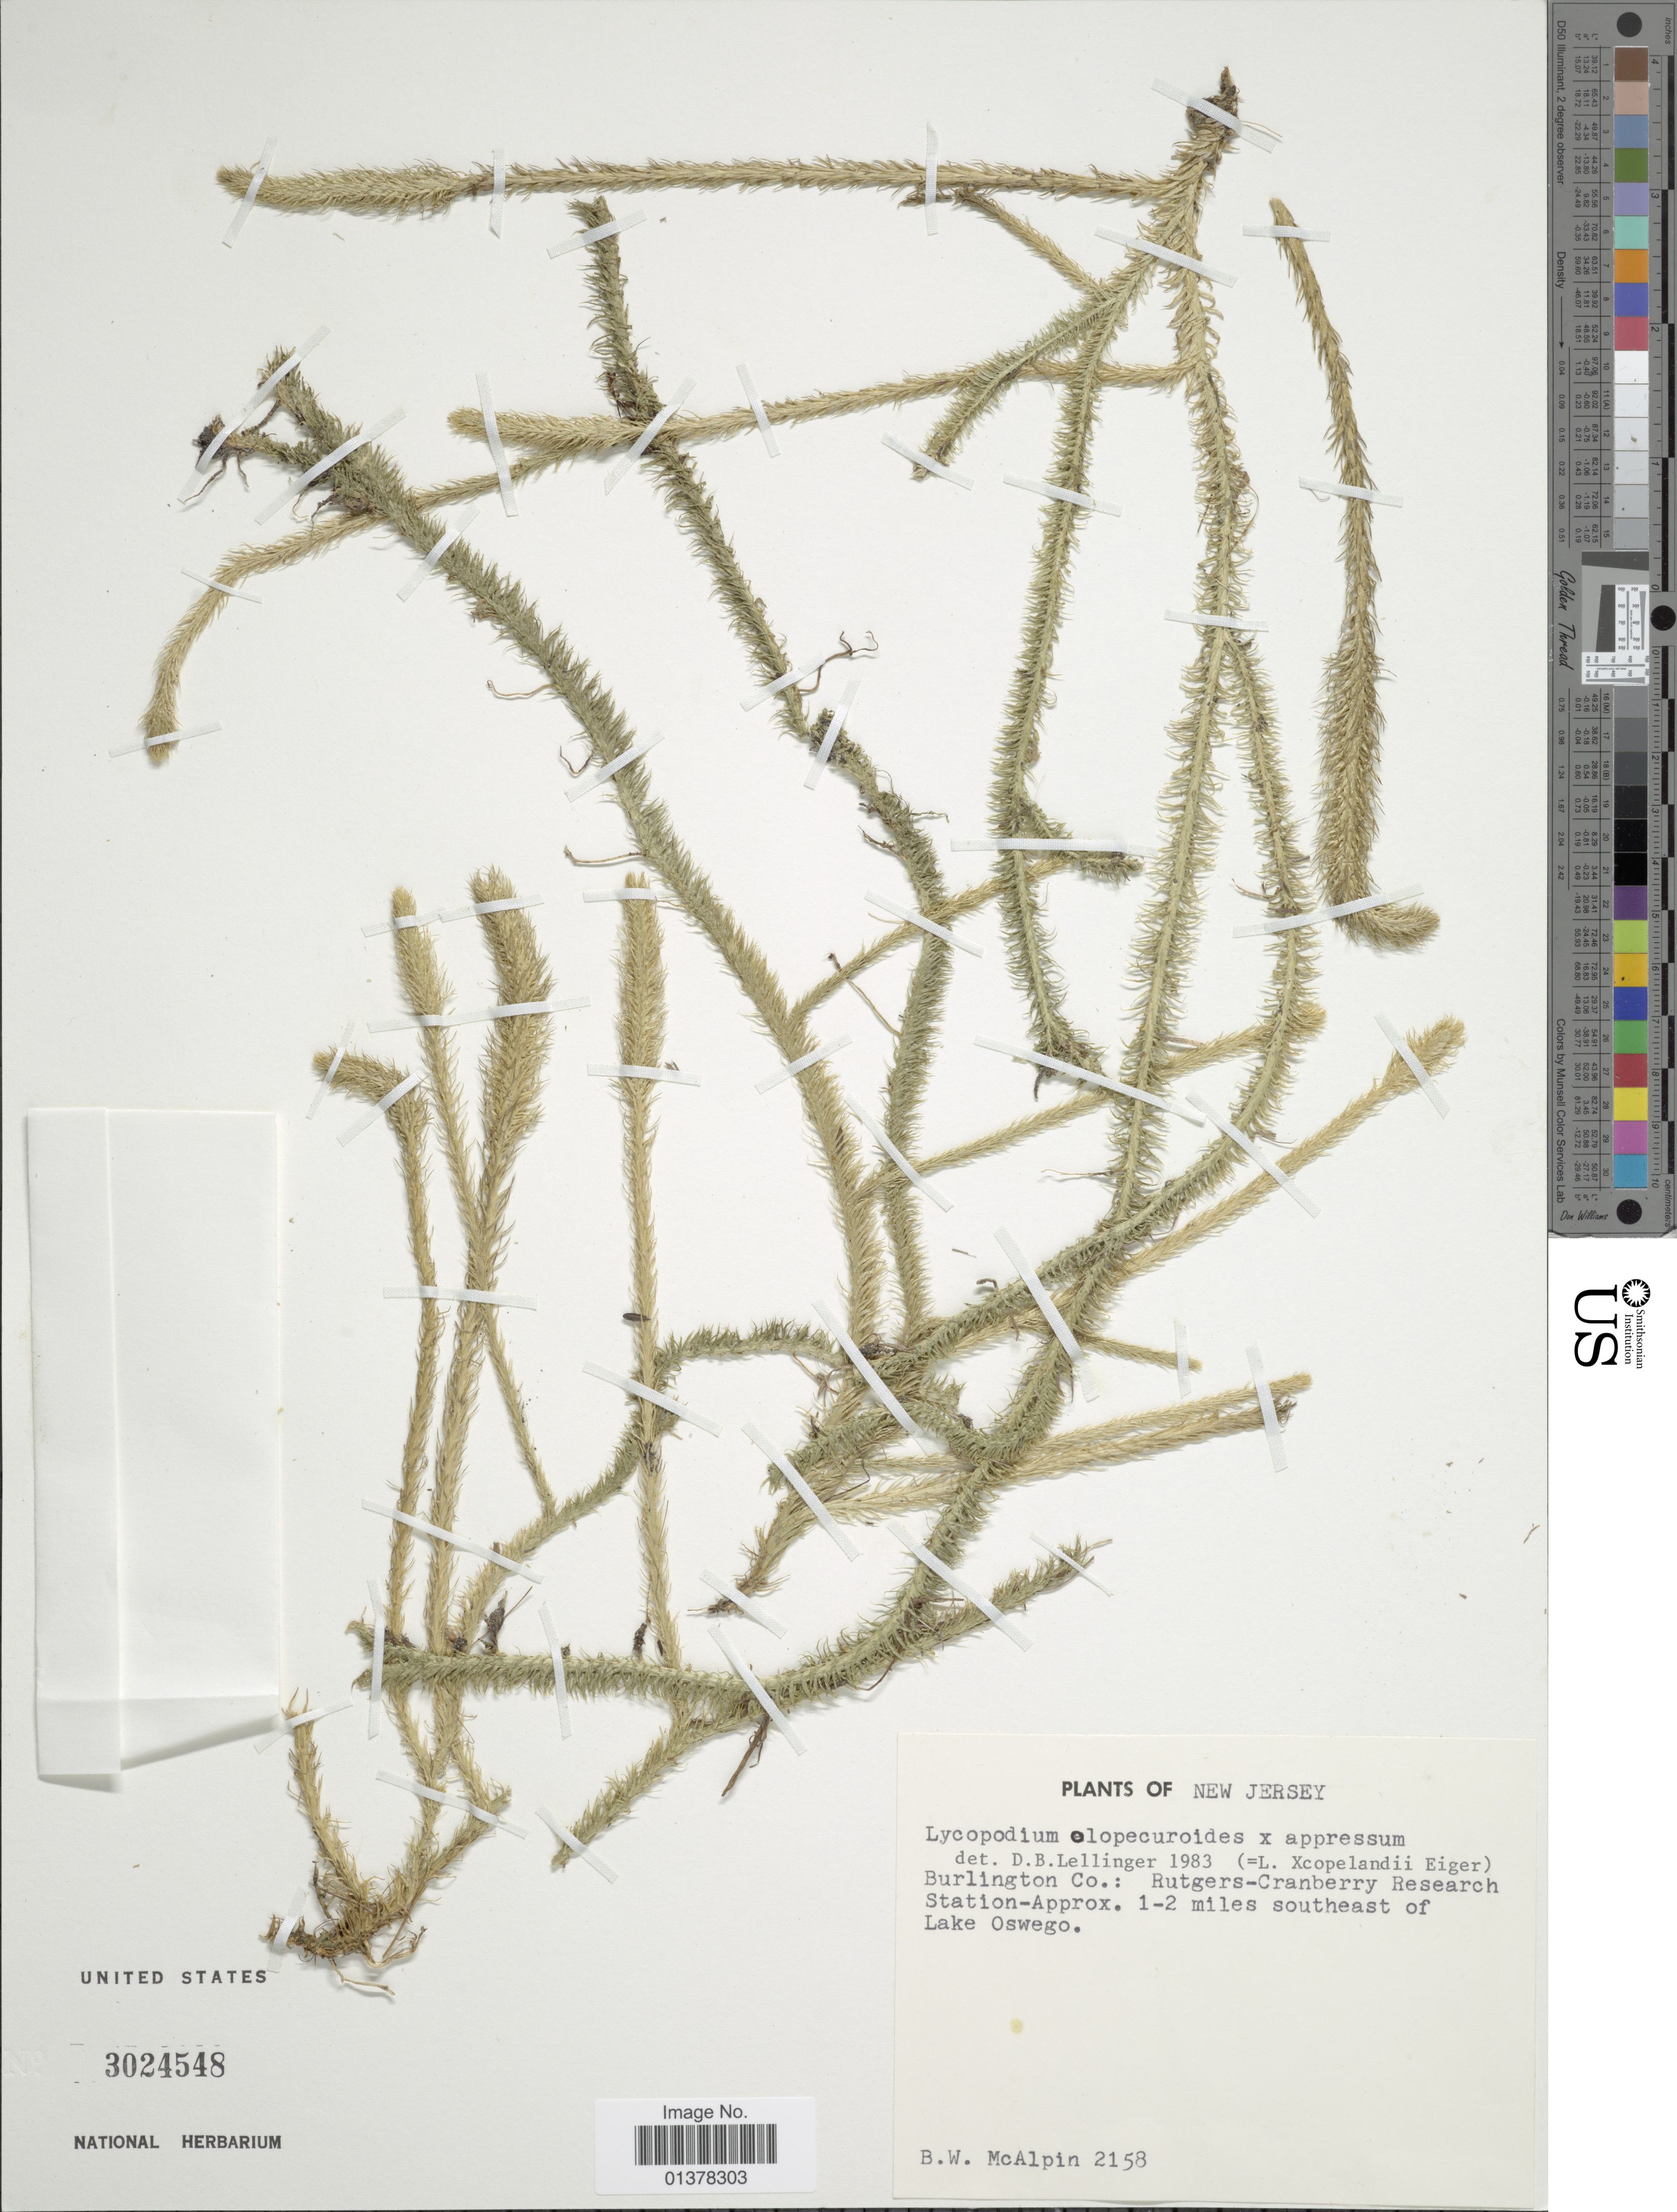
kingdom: Plantae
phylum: Tracheophyta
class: Lycopodiopsida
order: Lycopodiales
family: Lycopodiaceae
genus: Lycopodiella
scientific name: Lycopodiella x copelandii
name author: (Eiger) Cranfill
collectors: B. W. McAlpin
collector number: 2158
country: United States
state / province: New Jersey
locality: Burlington Co.: Rutgers-Cranberry Research Station-Approx. 1-2 miles southeast of Lake Oswego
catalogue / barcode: US 3024548